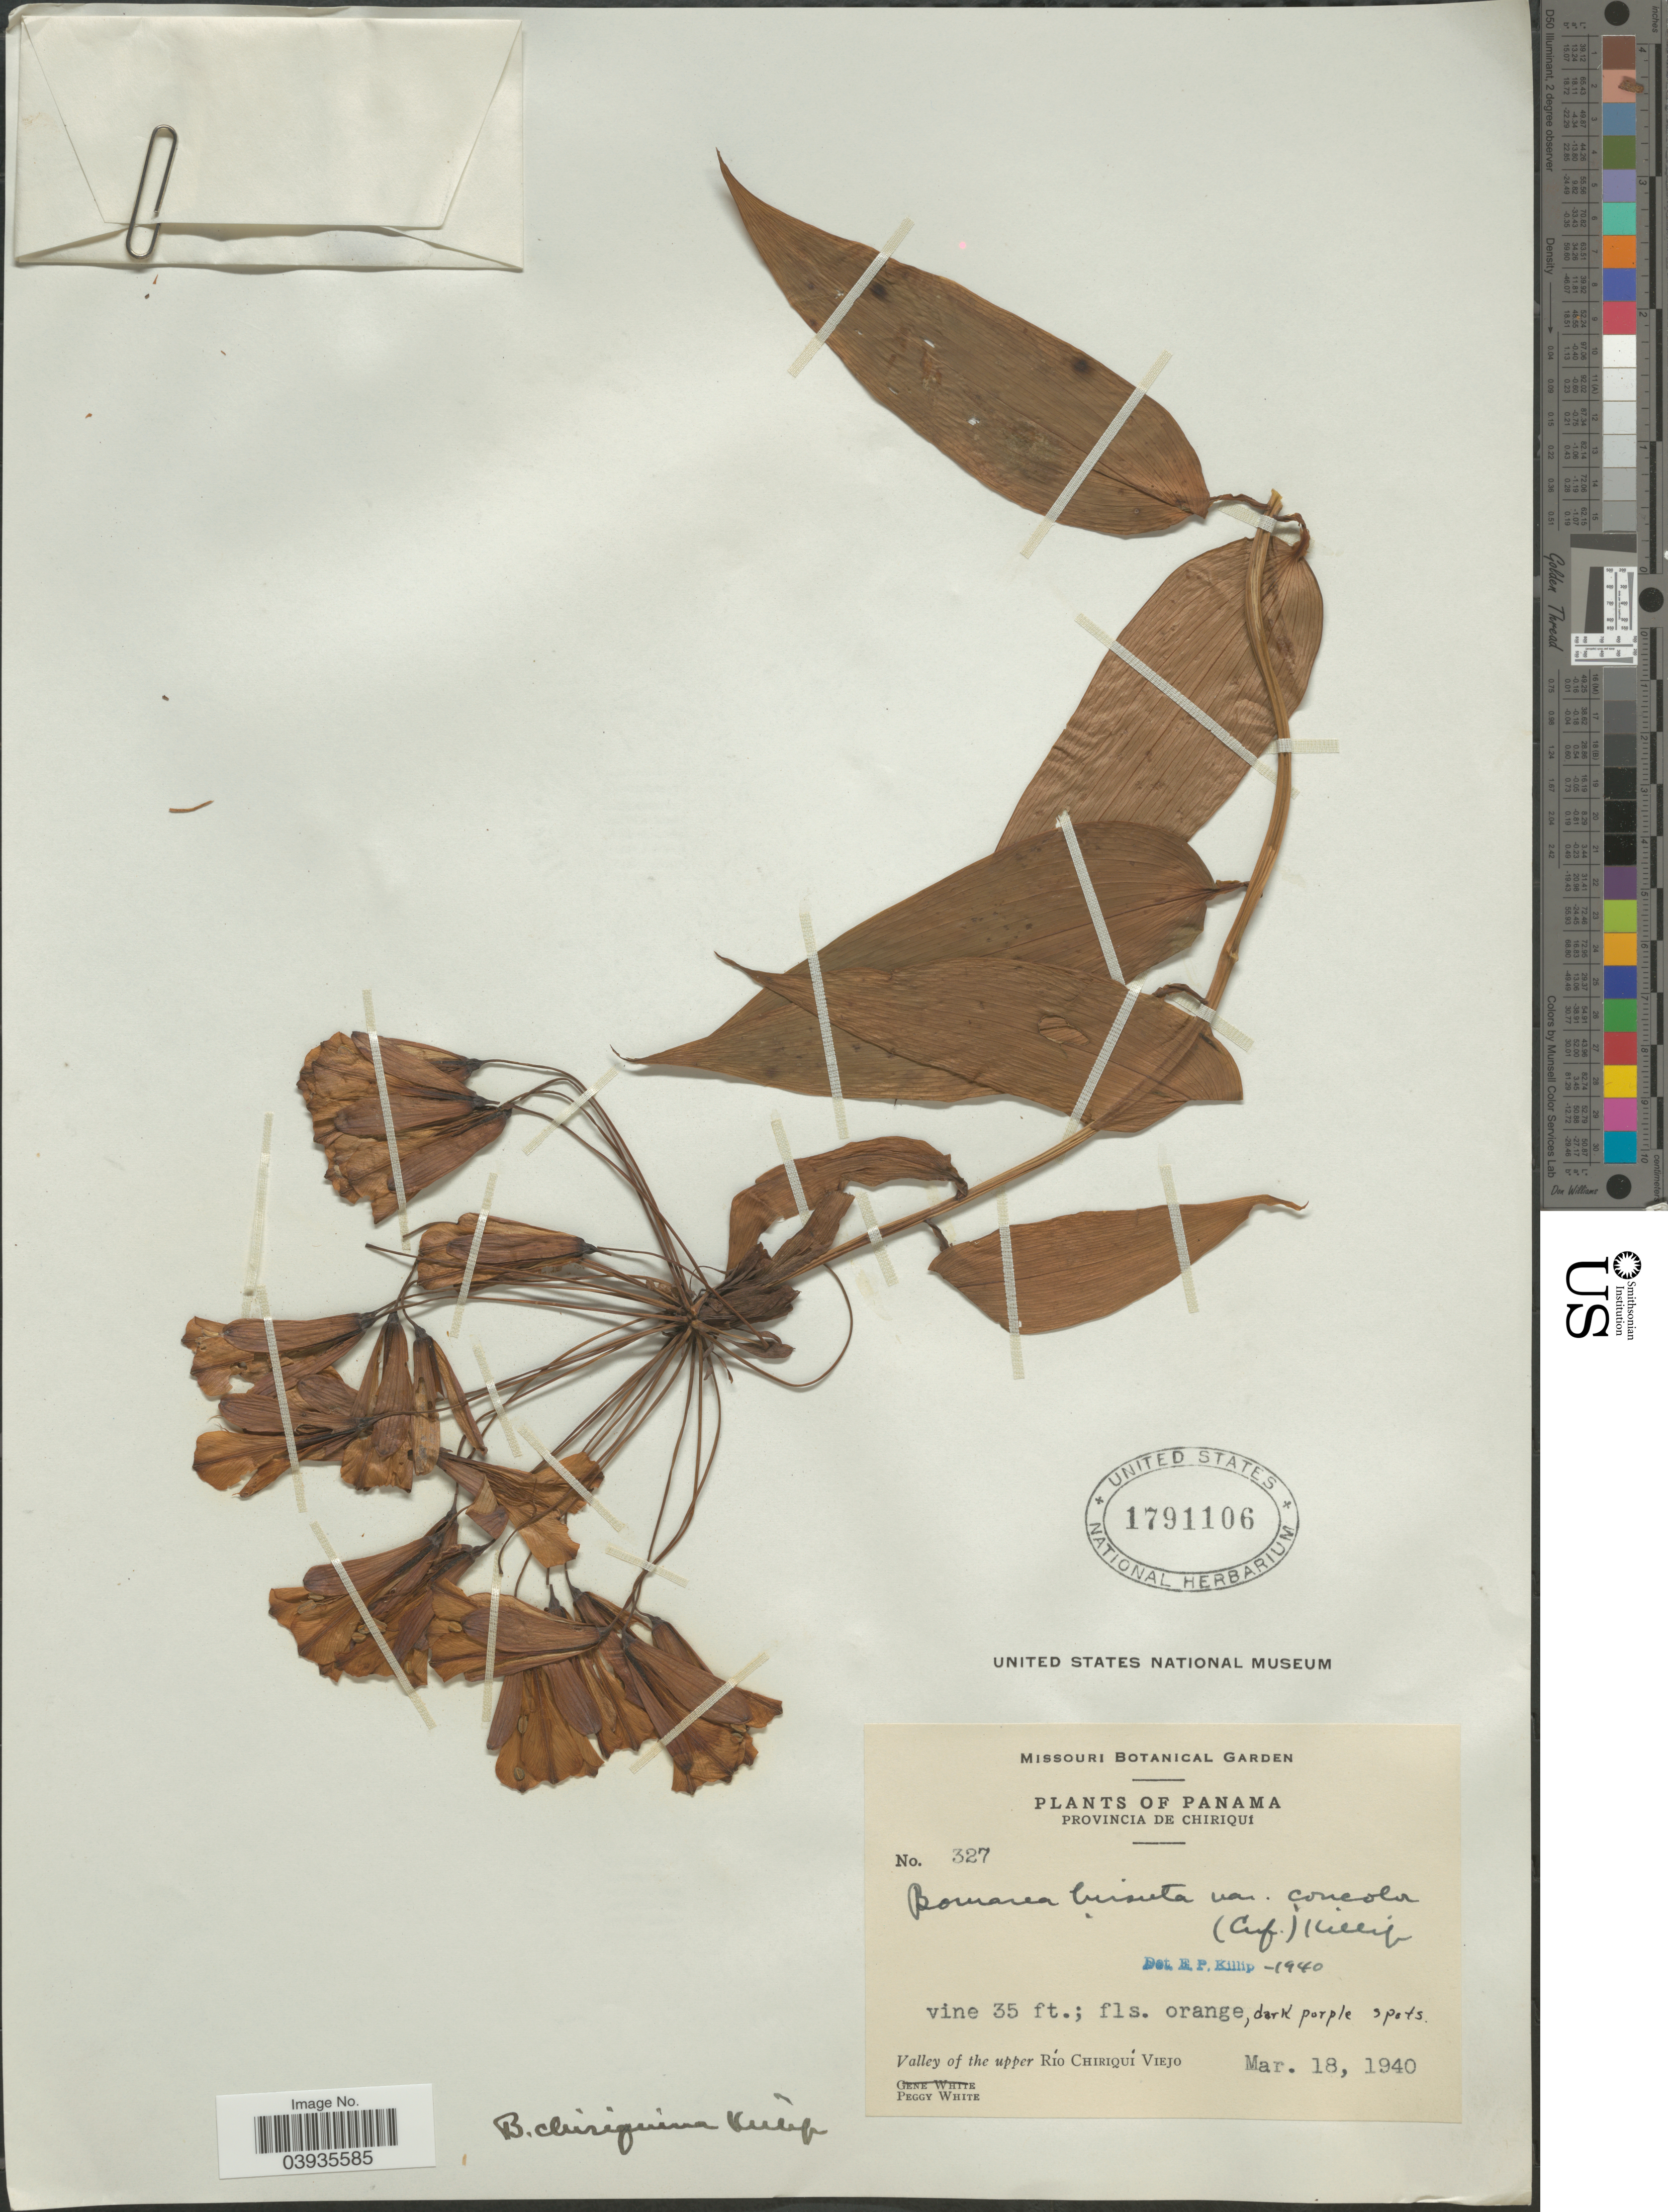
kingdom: Plantae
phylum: Tracheophyta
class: Liliopsida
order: Liliales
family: Alstroemeriaceae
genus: Bomarea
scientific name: Bomarea chiriquina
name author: Killip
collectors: P. White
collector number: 327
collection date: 1940-03-18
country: Panama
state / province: Chiriqui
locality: Valley of the upper Río Chiriquí Viejo.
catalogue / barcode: US 1791106